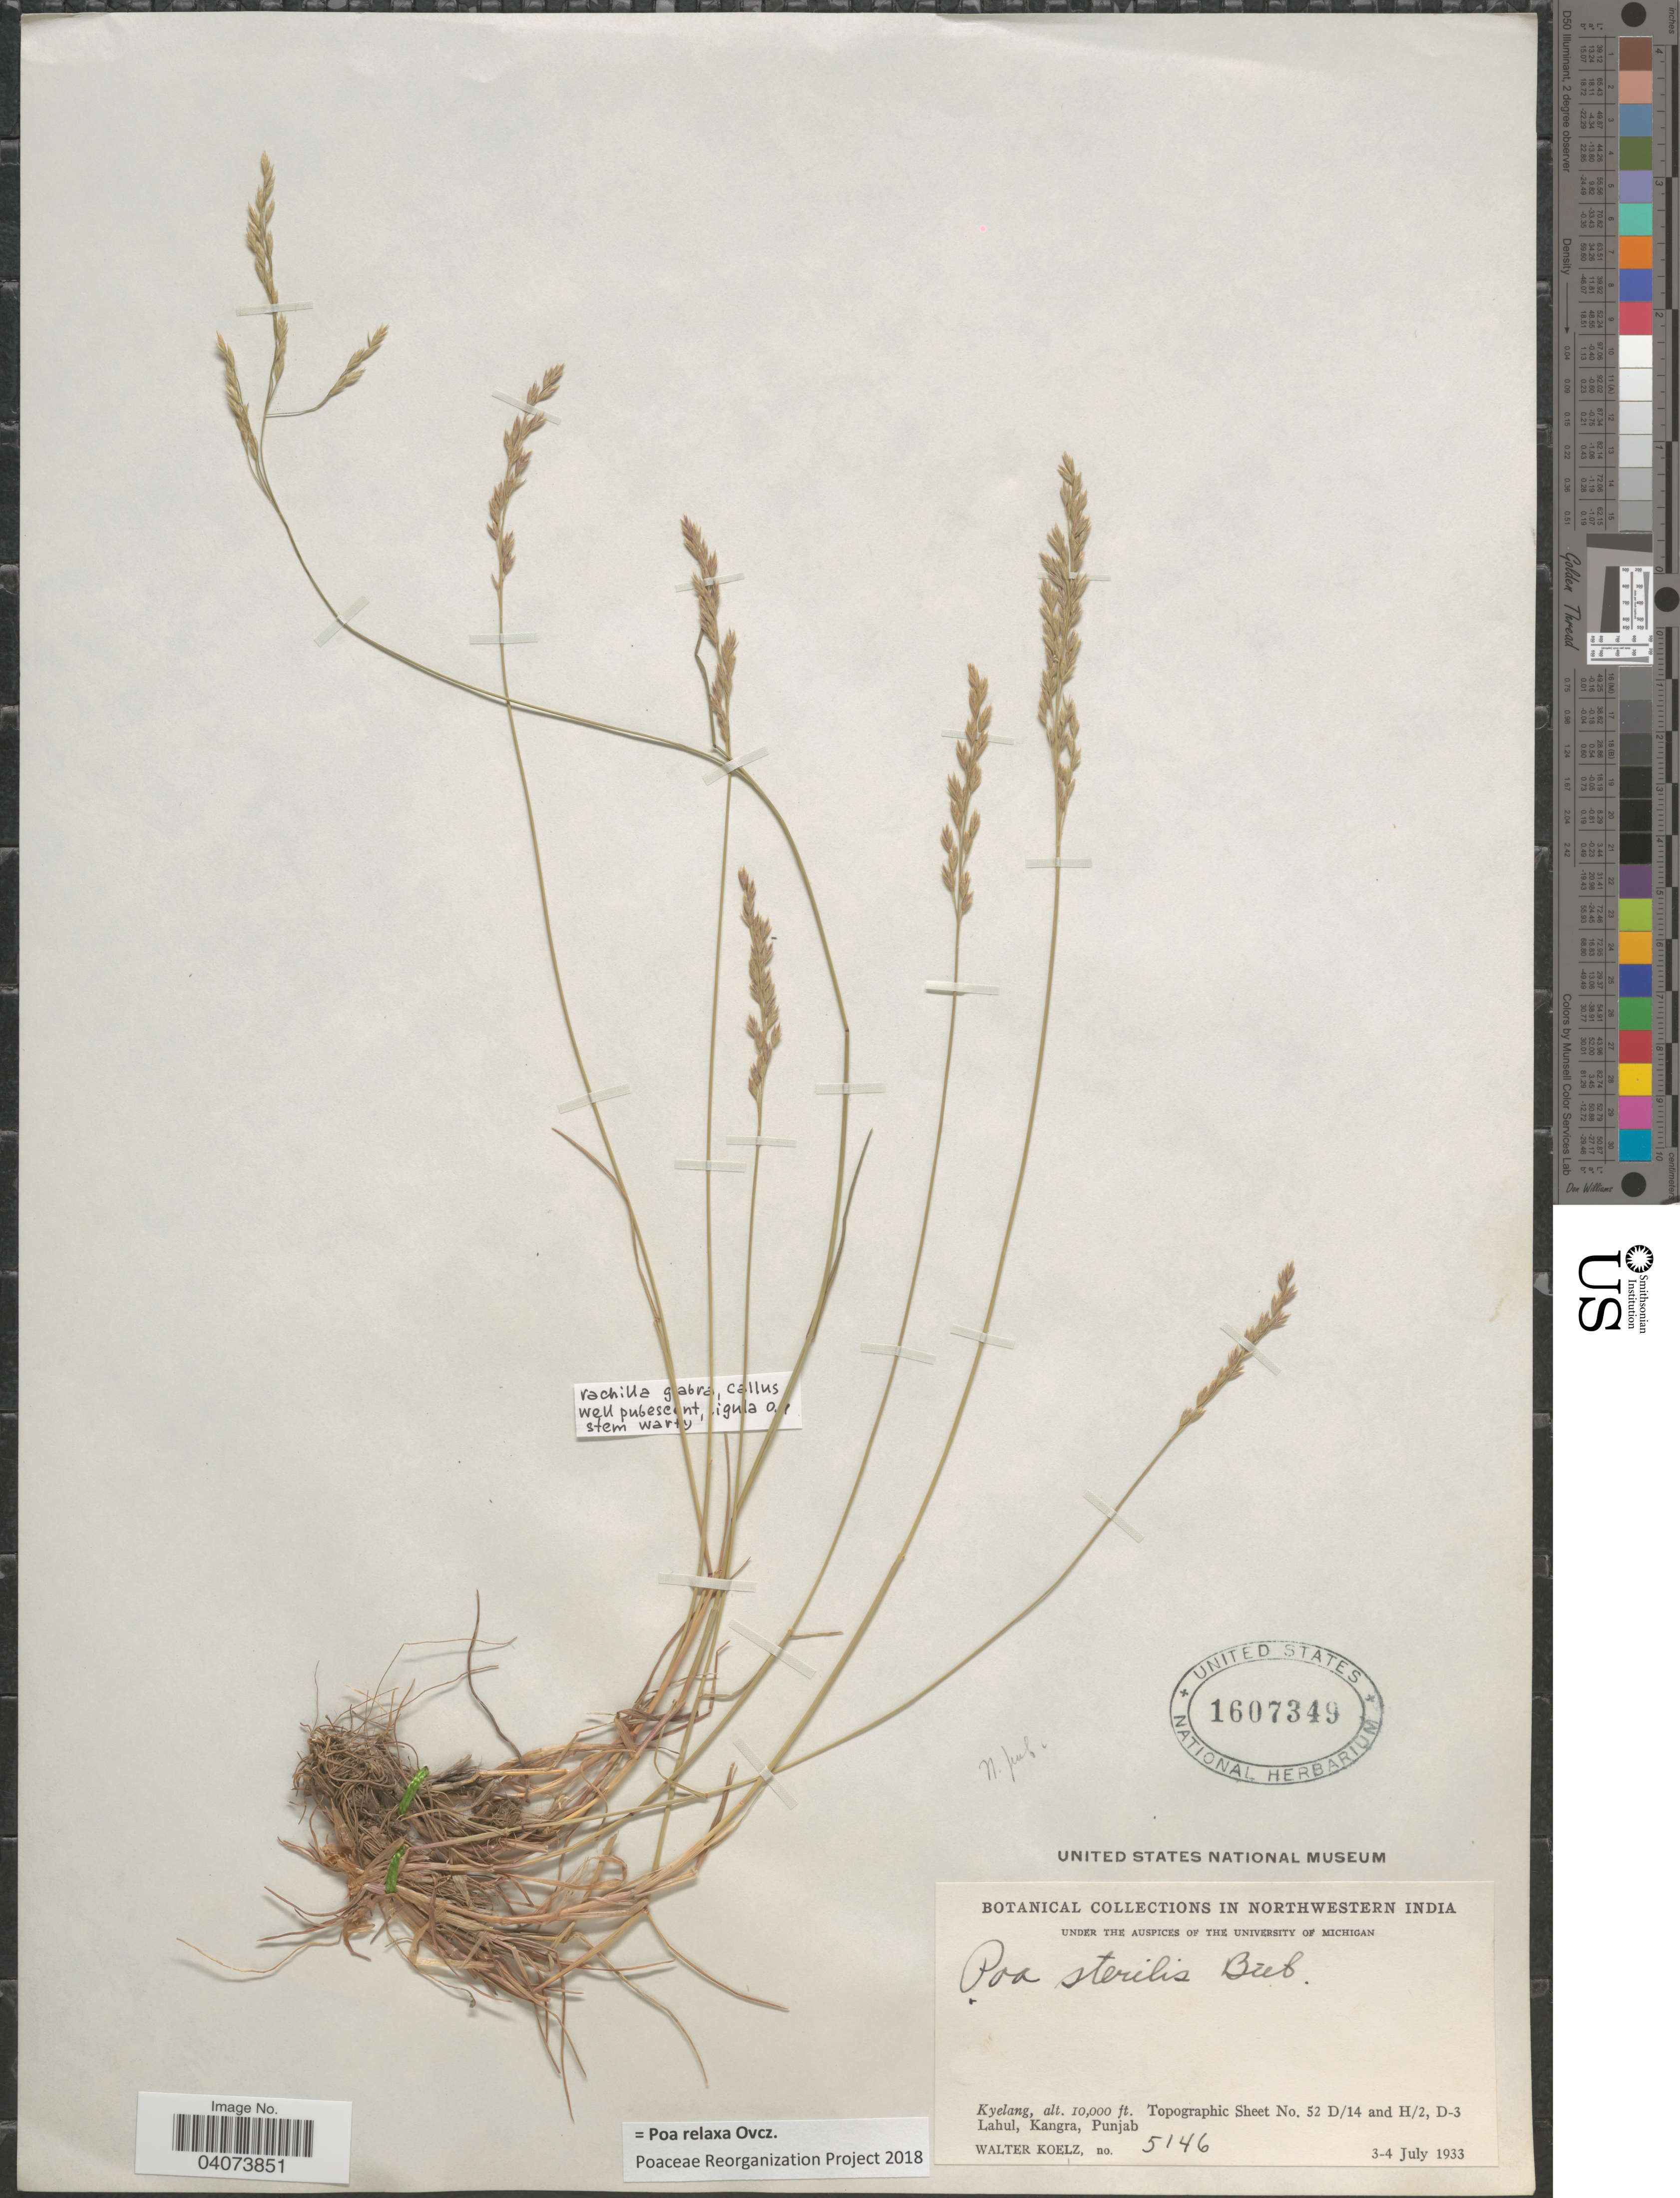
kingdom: Plantae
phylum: Tracheophyta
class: Liliopsida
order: Poales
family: Poaceae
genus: Poa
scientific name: Poa relaxa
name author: Ovcz.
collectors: W. N. Koelz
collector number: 5146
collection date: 1933-07-03/1933-07-04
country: India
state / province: Punjab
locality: Northwestern India. Kyelang. Topographic Sheet No. 52 D/14 and H/2, D-3 Lahul, Kangra.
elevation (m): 3048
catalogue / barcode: US 1607349